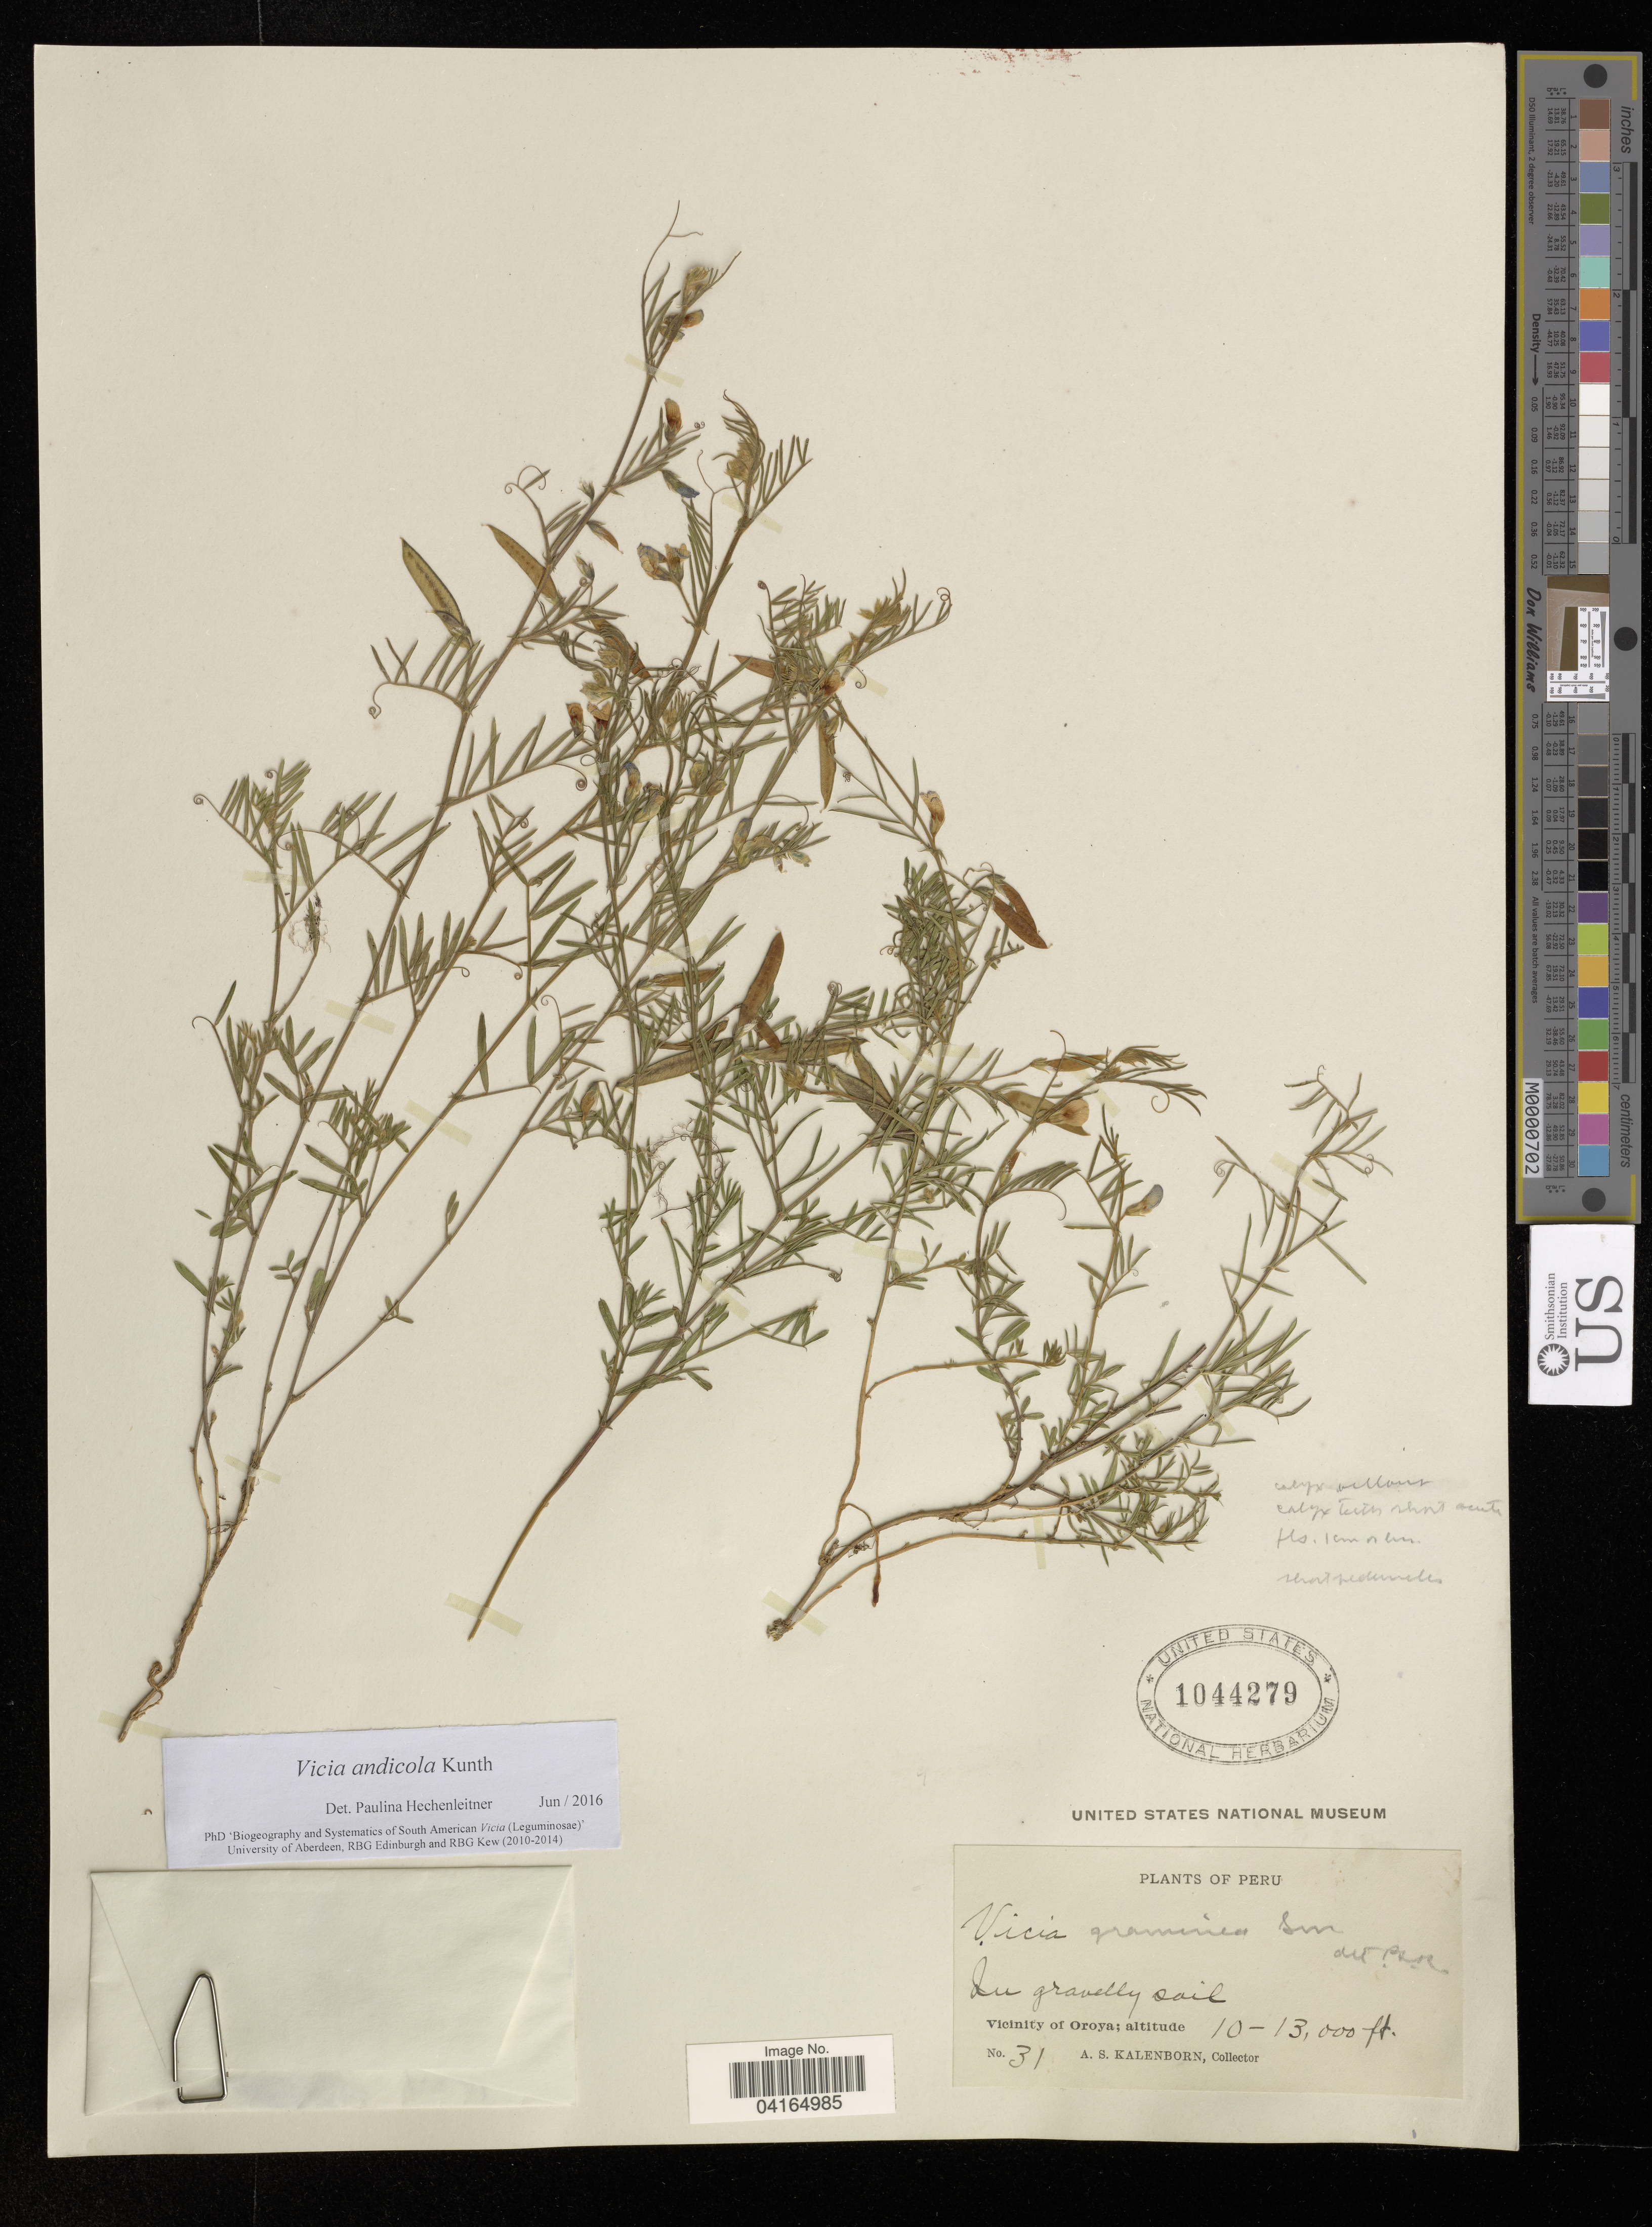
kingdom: Plantae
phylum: Tracheophyta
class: Magnoliopsida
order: Fabales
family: Fabaceae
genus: Vicia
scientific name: Vicia andicola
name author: Kunth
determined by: Hechenleitner, Paulina, RBG Edinburgh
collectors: A. Kalenborn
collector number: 31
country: Peru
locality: Lu gravelly sail. Vicinity of Oroya.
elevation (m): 3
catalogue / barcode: US 1044279